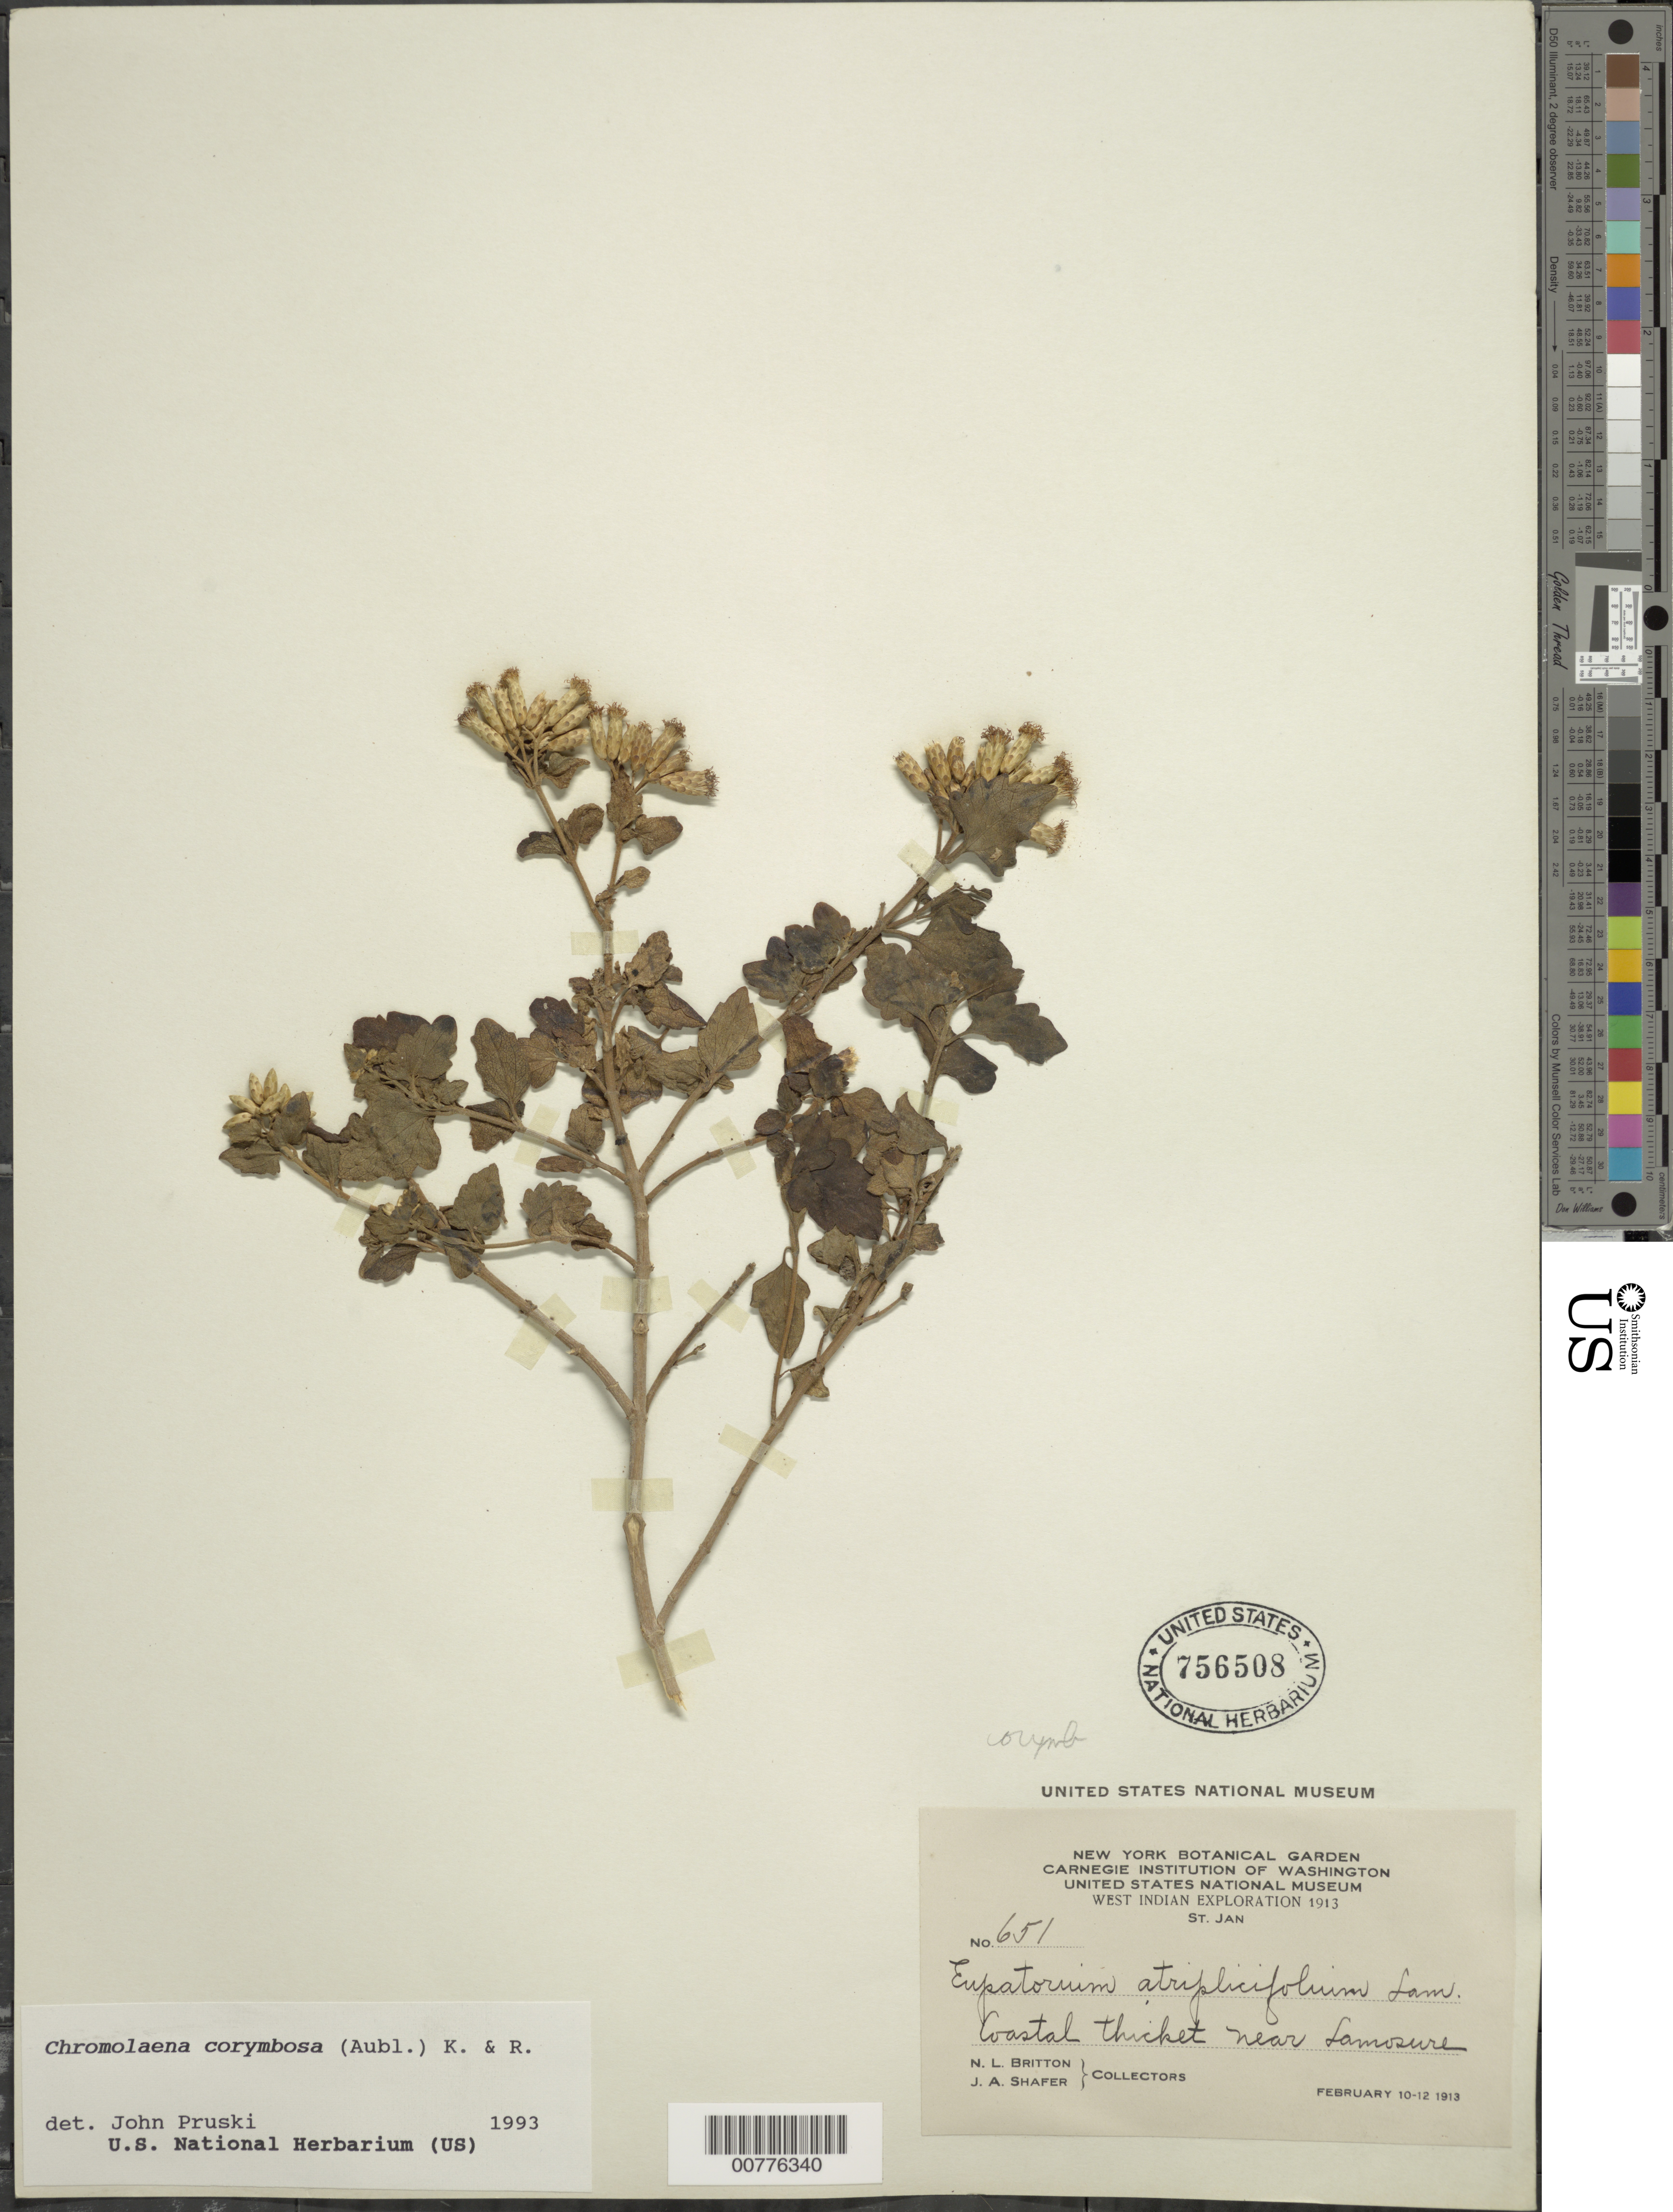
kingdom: Plantae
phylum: Tracheophyta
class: Magnoliopsida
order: Asterales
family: Asteraceae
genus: Chromolaena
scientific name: Chromolaena corymbosa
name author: (Aubl.) R.M. King & H. Rob.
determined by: Pruski, J. F.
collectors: N. Britton & J. A. Shafer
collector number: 651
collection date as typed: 10 Feb 1913 to 12 Feb 1913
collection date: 1913-02-10/1913-02-12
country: U.S. Virgin Islands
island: St. John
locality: Coastal thicket near Lamesure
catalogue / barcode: US 756508